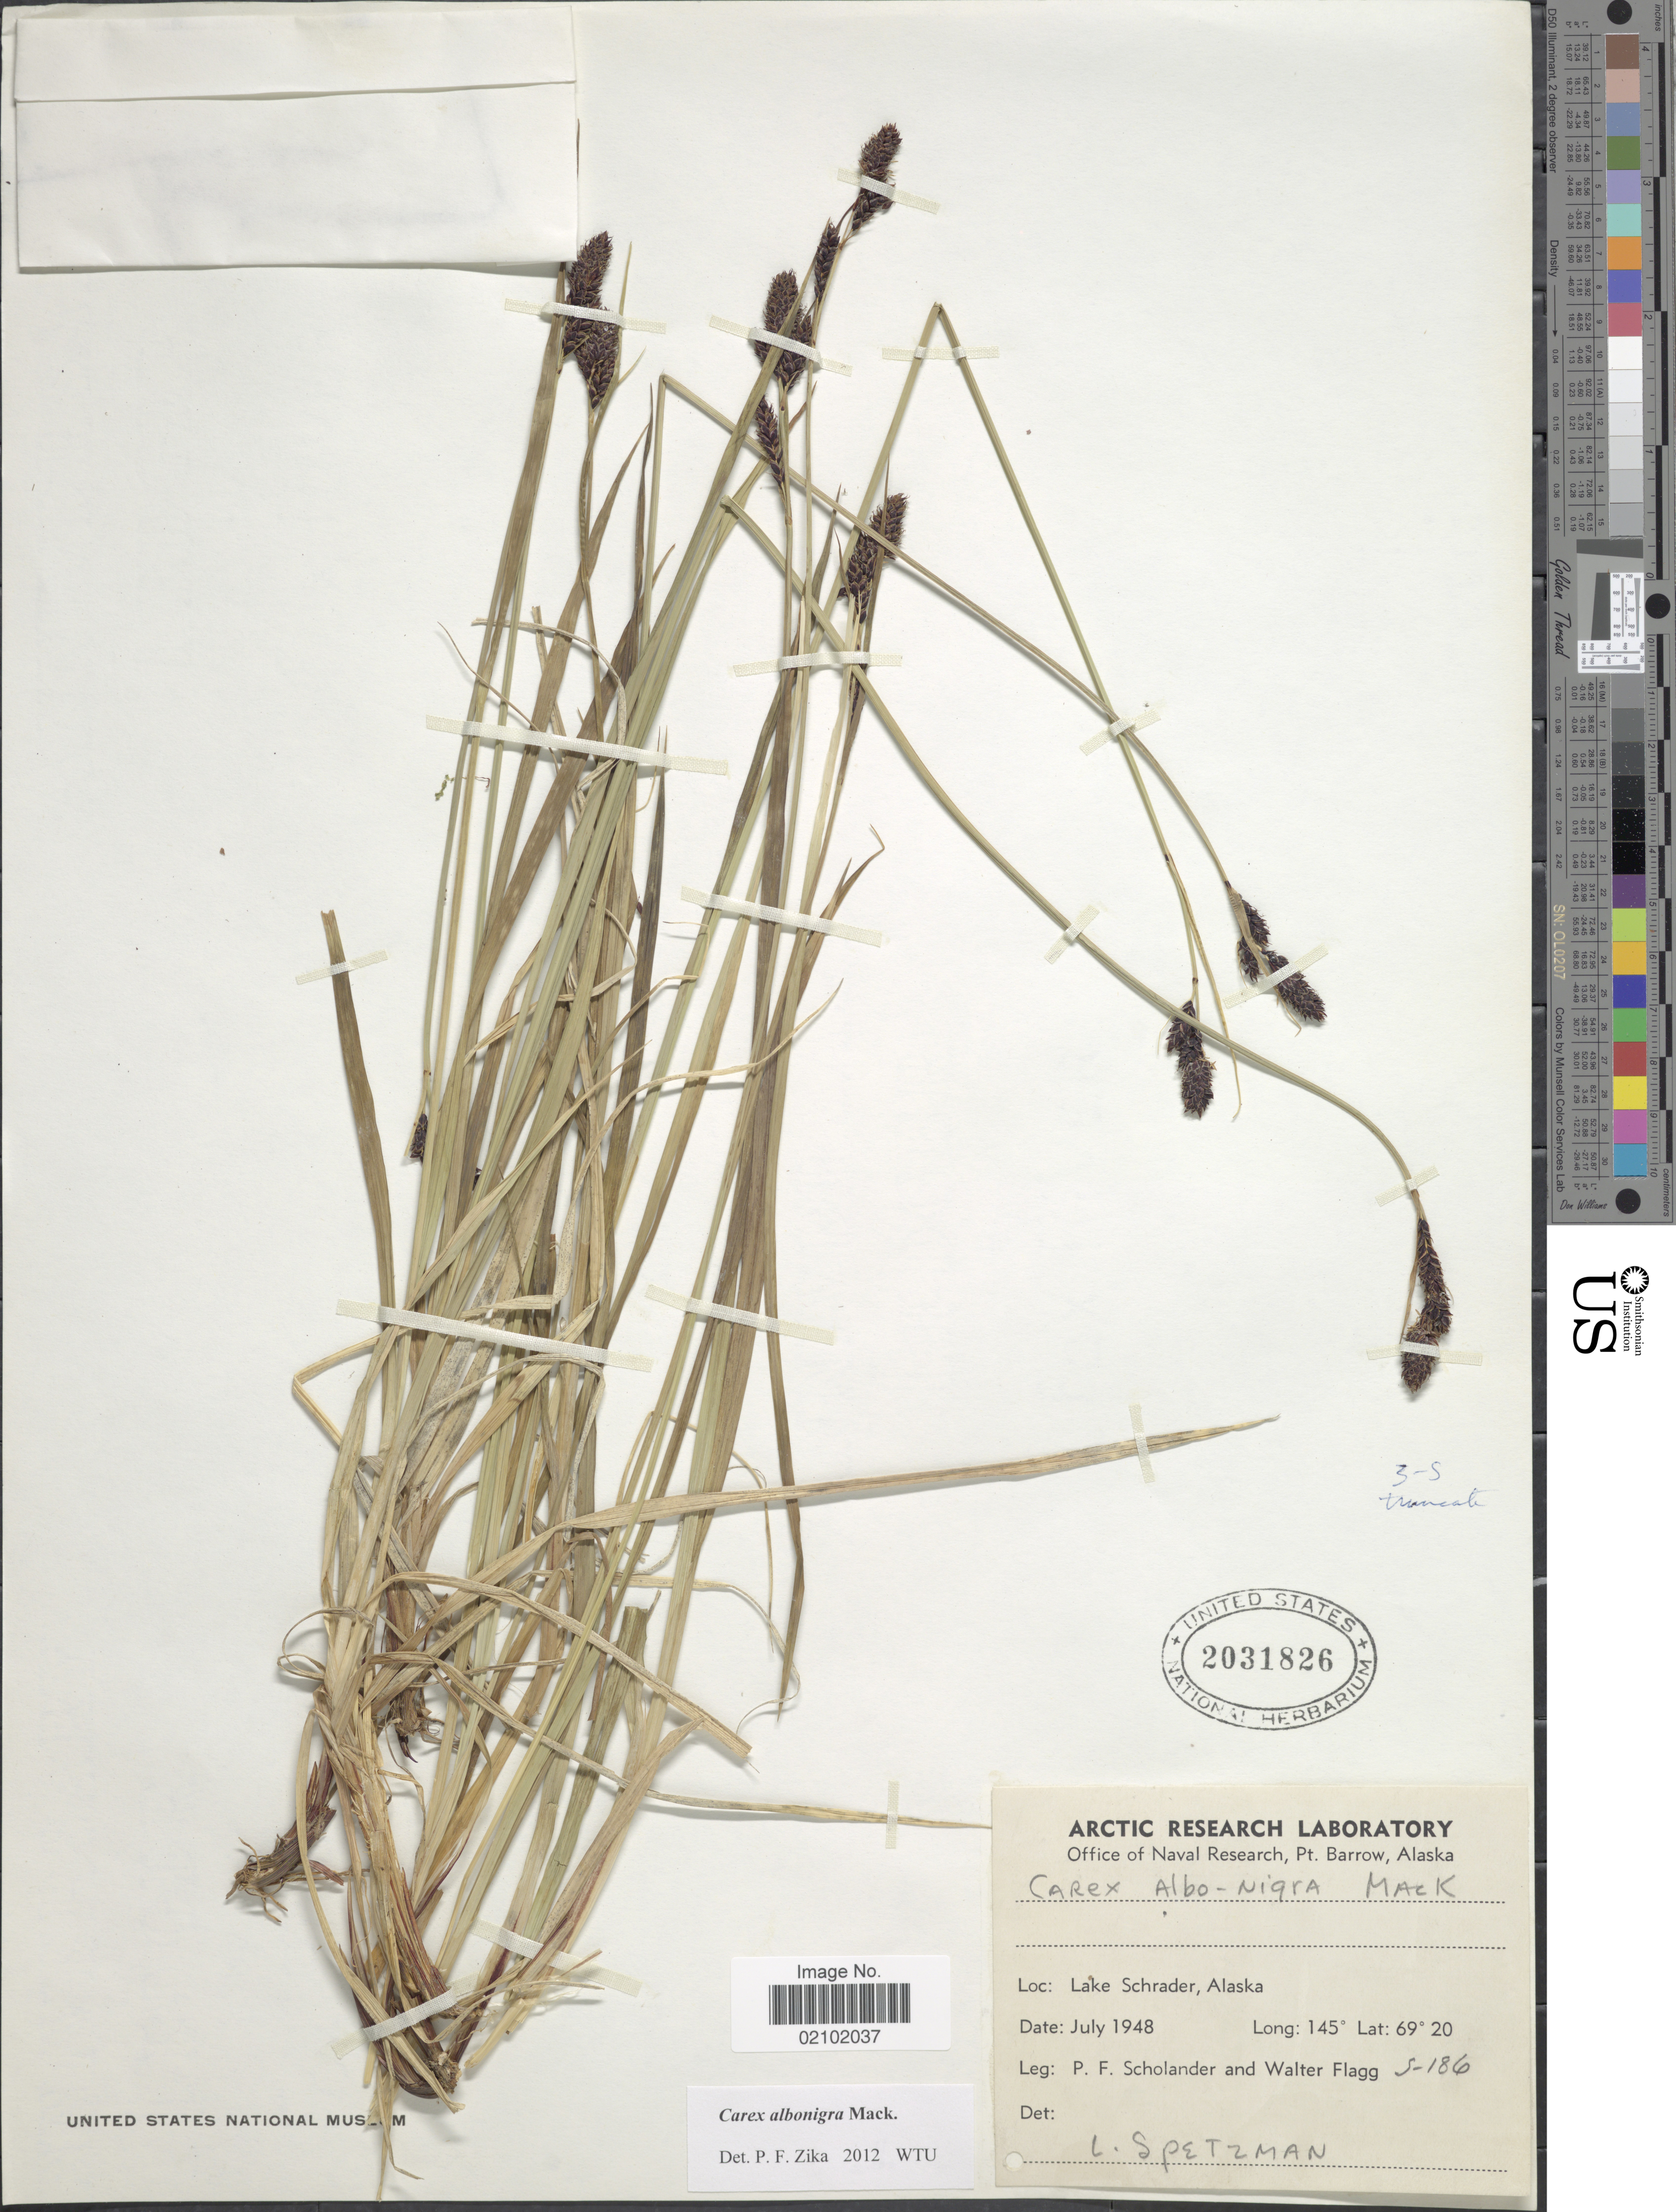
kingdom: Plantae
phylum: Tracheophyta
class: Liliopsida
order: Poales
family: Cyperaceae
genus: Carex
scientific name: Carex albonigra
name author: Mack.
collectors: P. Scholander & W. Flagg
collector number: S-186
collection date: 1948-07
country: United States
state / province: Alaska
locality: Lake Schrader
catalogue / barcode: US 2031826